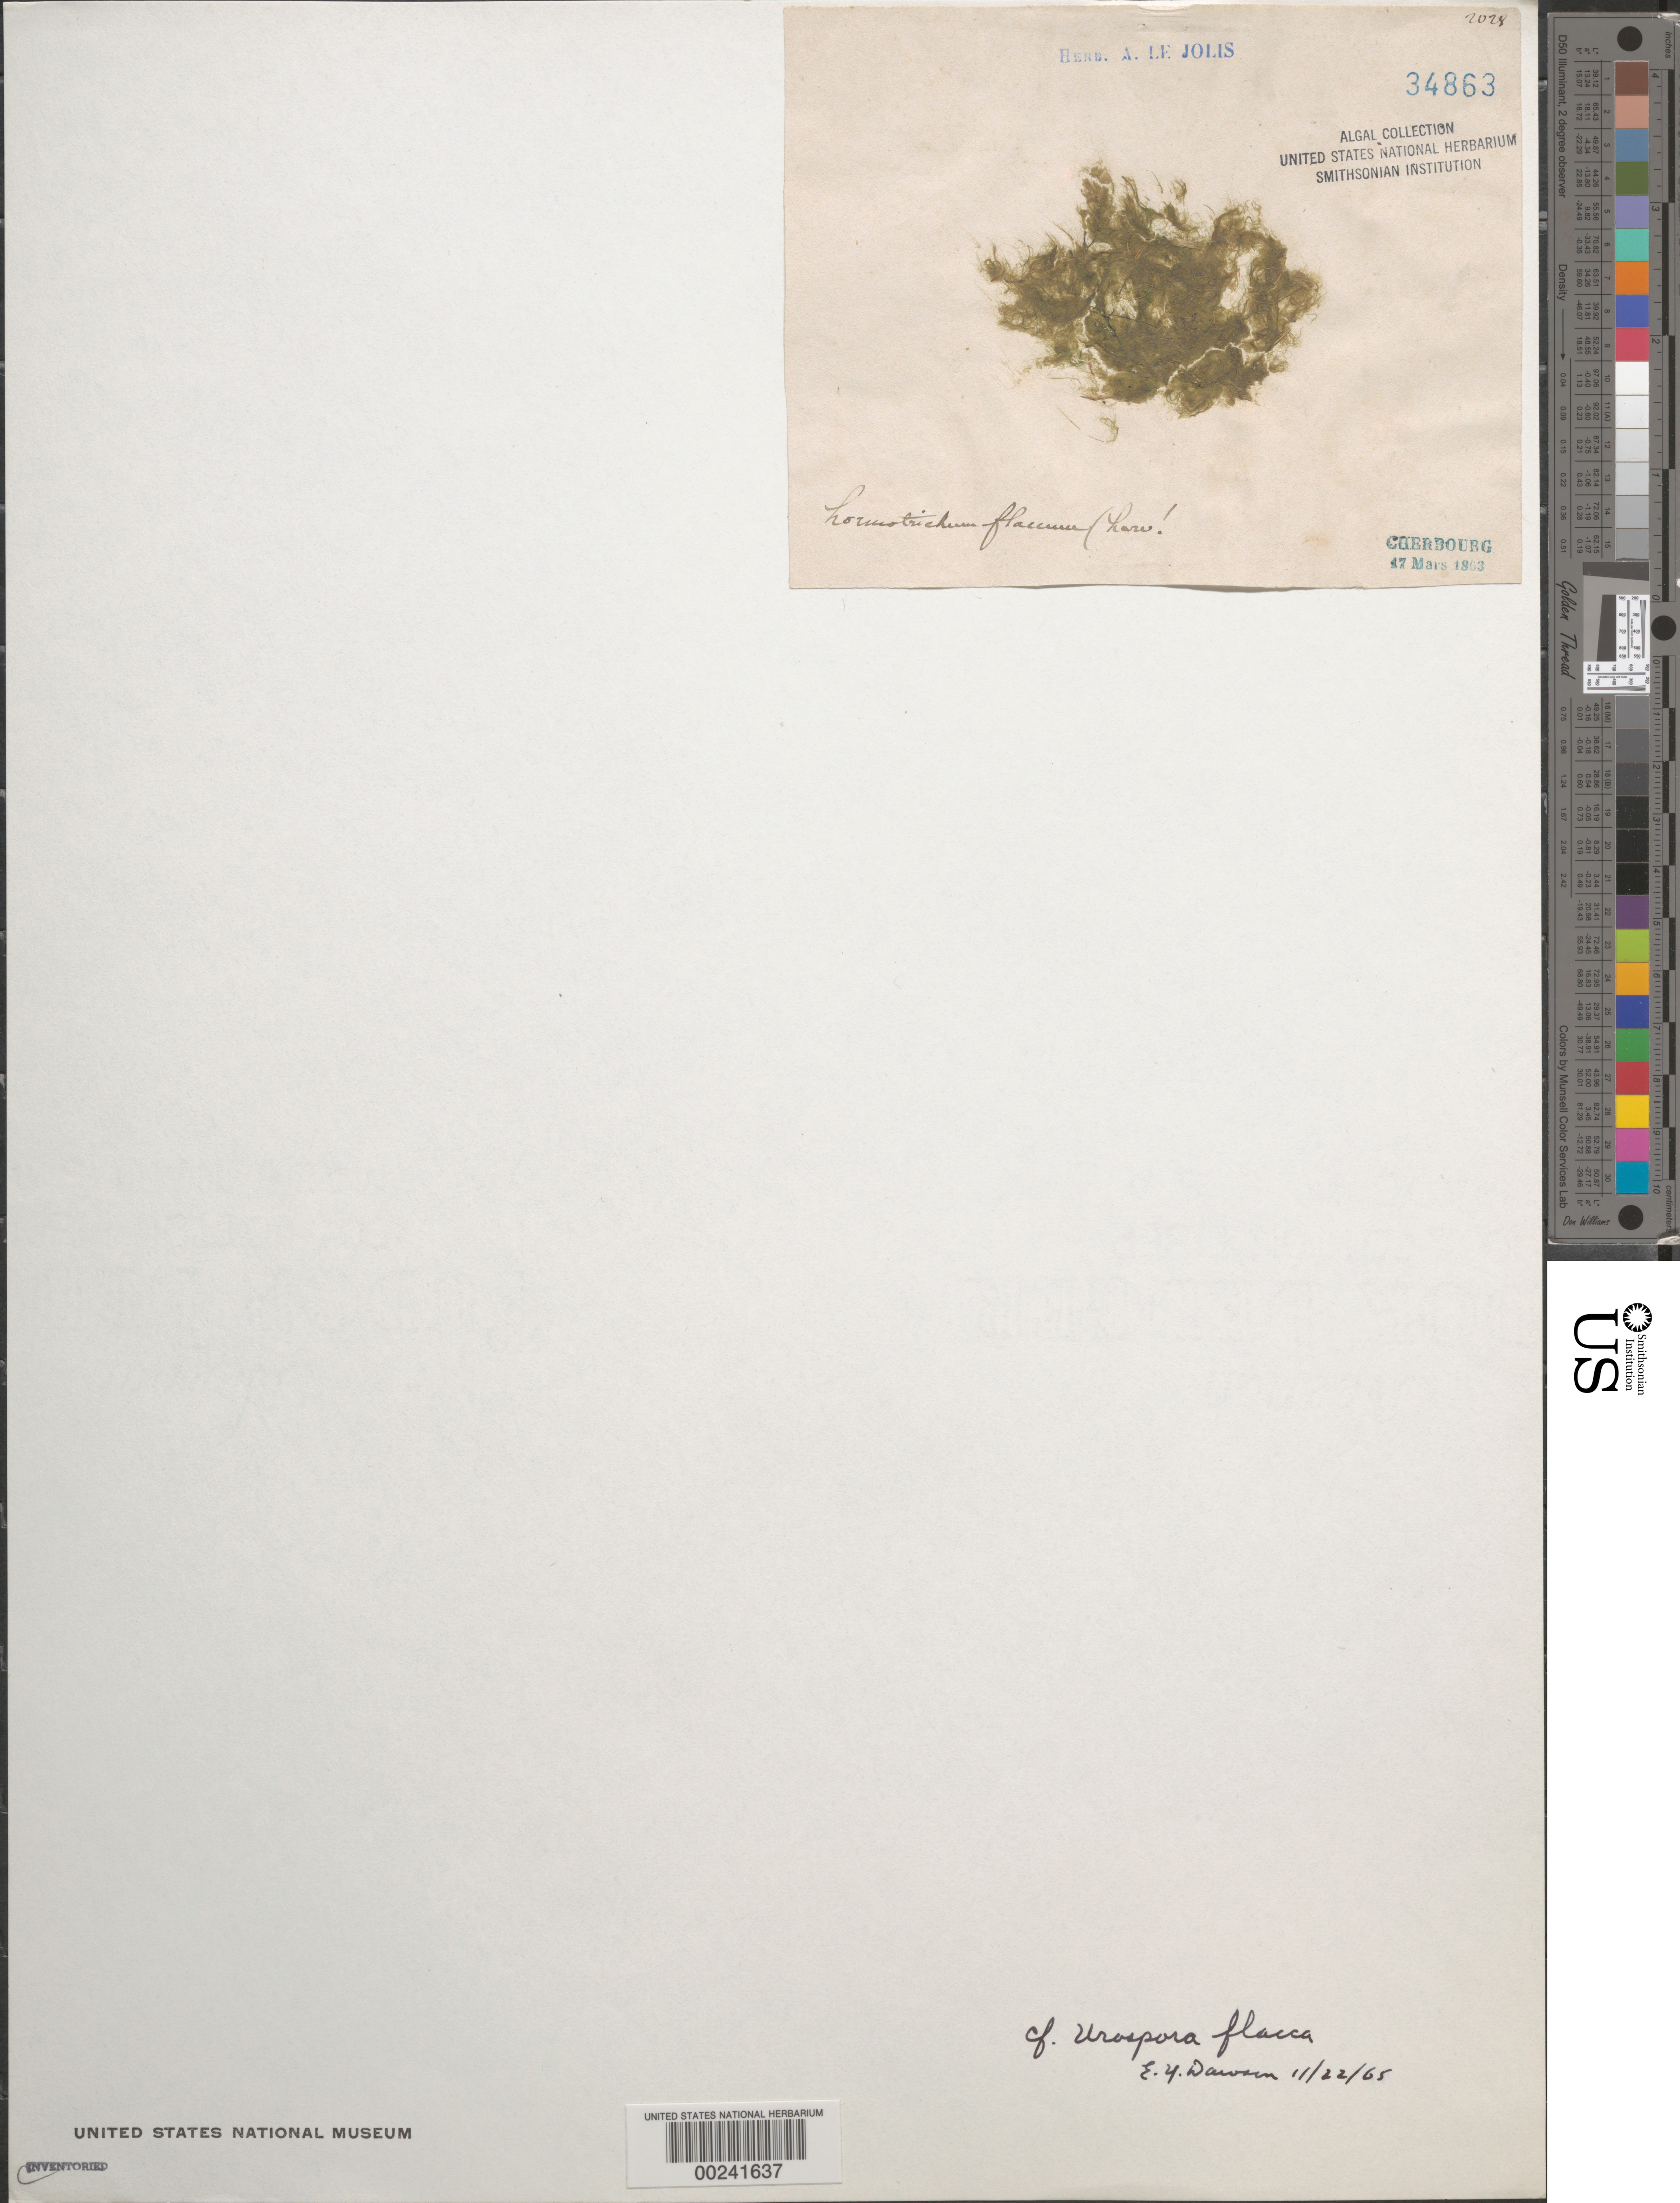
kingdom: Plantae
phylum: Chlorophyta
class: Ulvophyceae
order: Ulotrichales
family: Ulotrichaceae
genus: Urospora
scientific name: Urospora flacca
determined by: Dawson, E. Y.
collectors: Le Jolis, A. F. (herbarium)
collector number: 2028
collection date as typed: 17 Mar 1863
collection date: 1863-03-17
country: France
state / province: Normandie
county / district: Manche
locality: Cherbourg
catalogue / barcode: US 34863